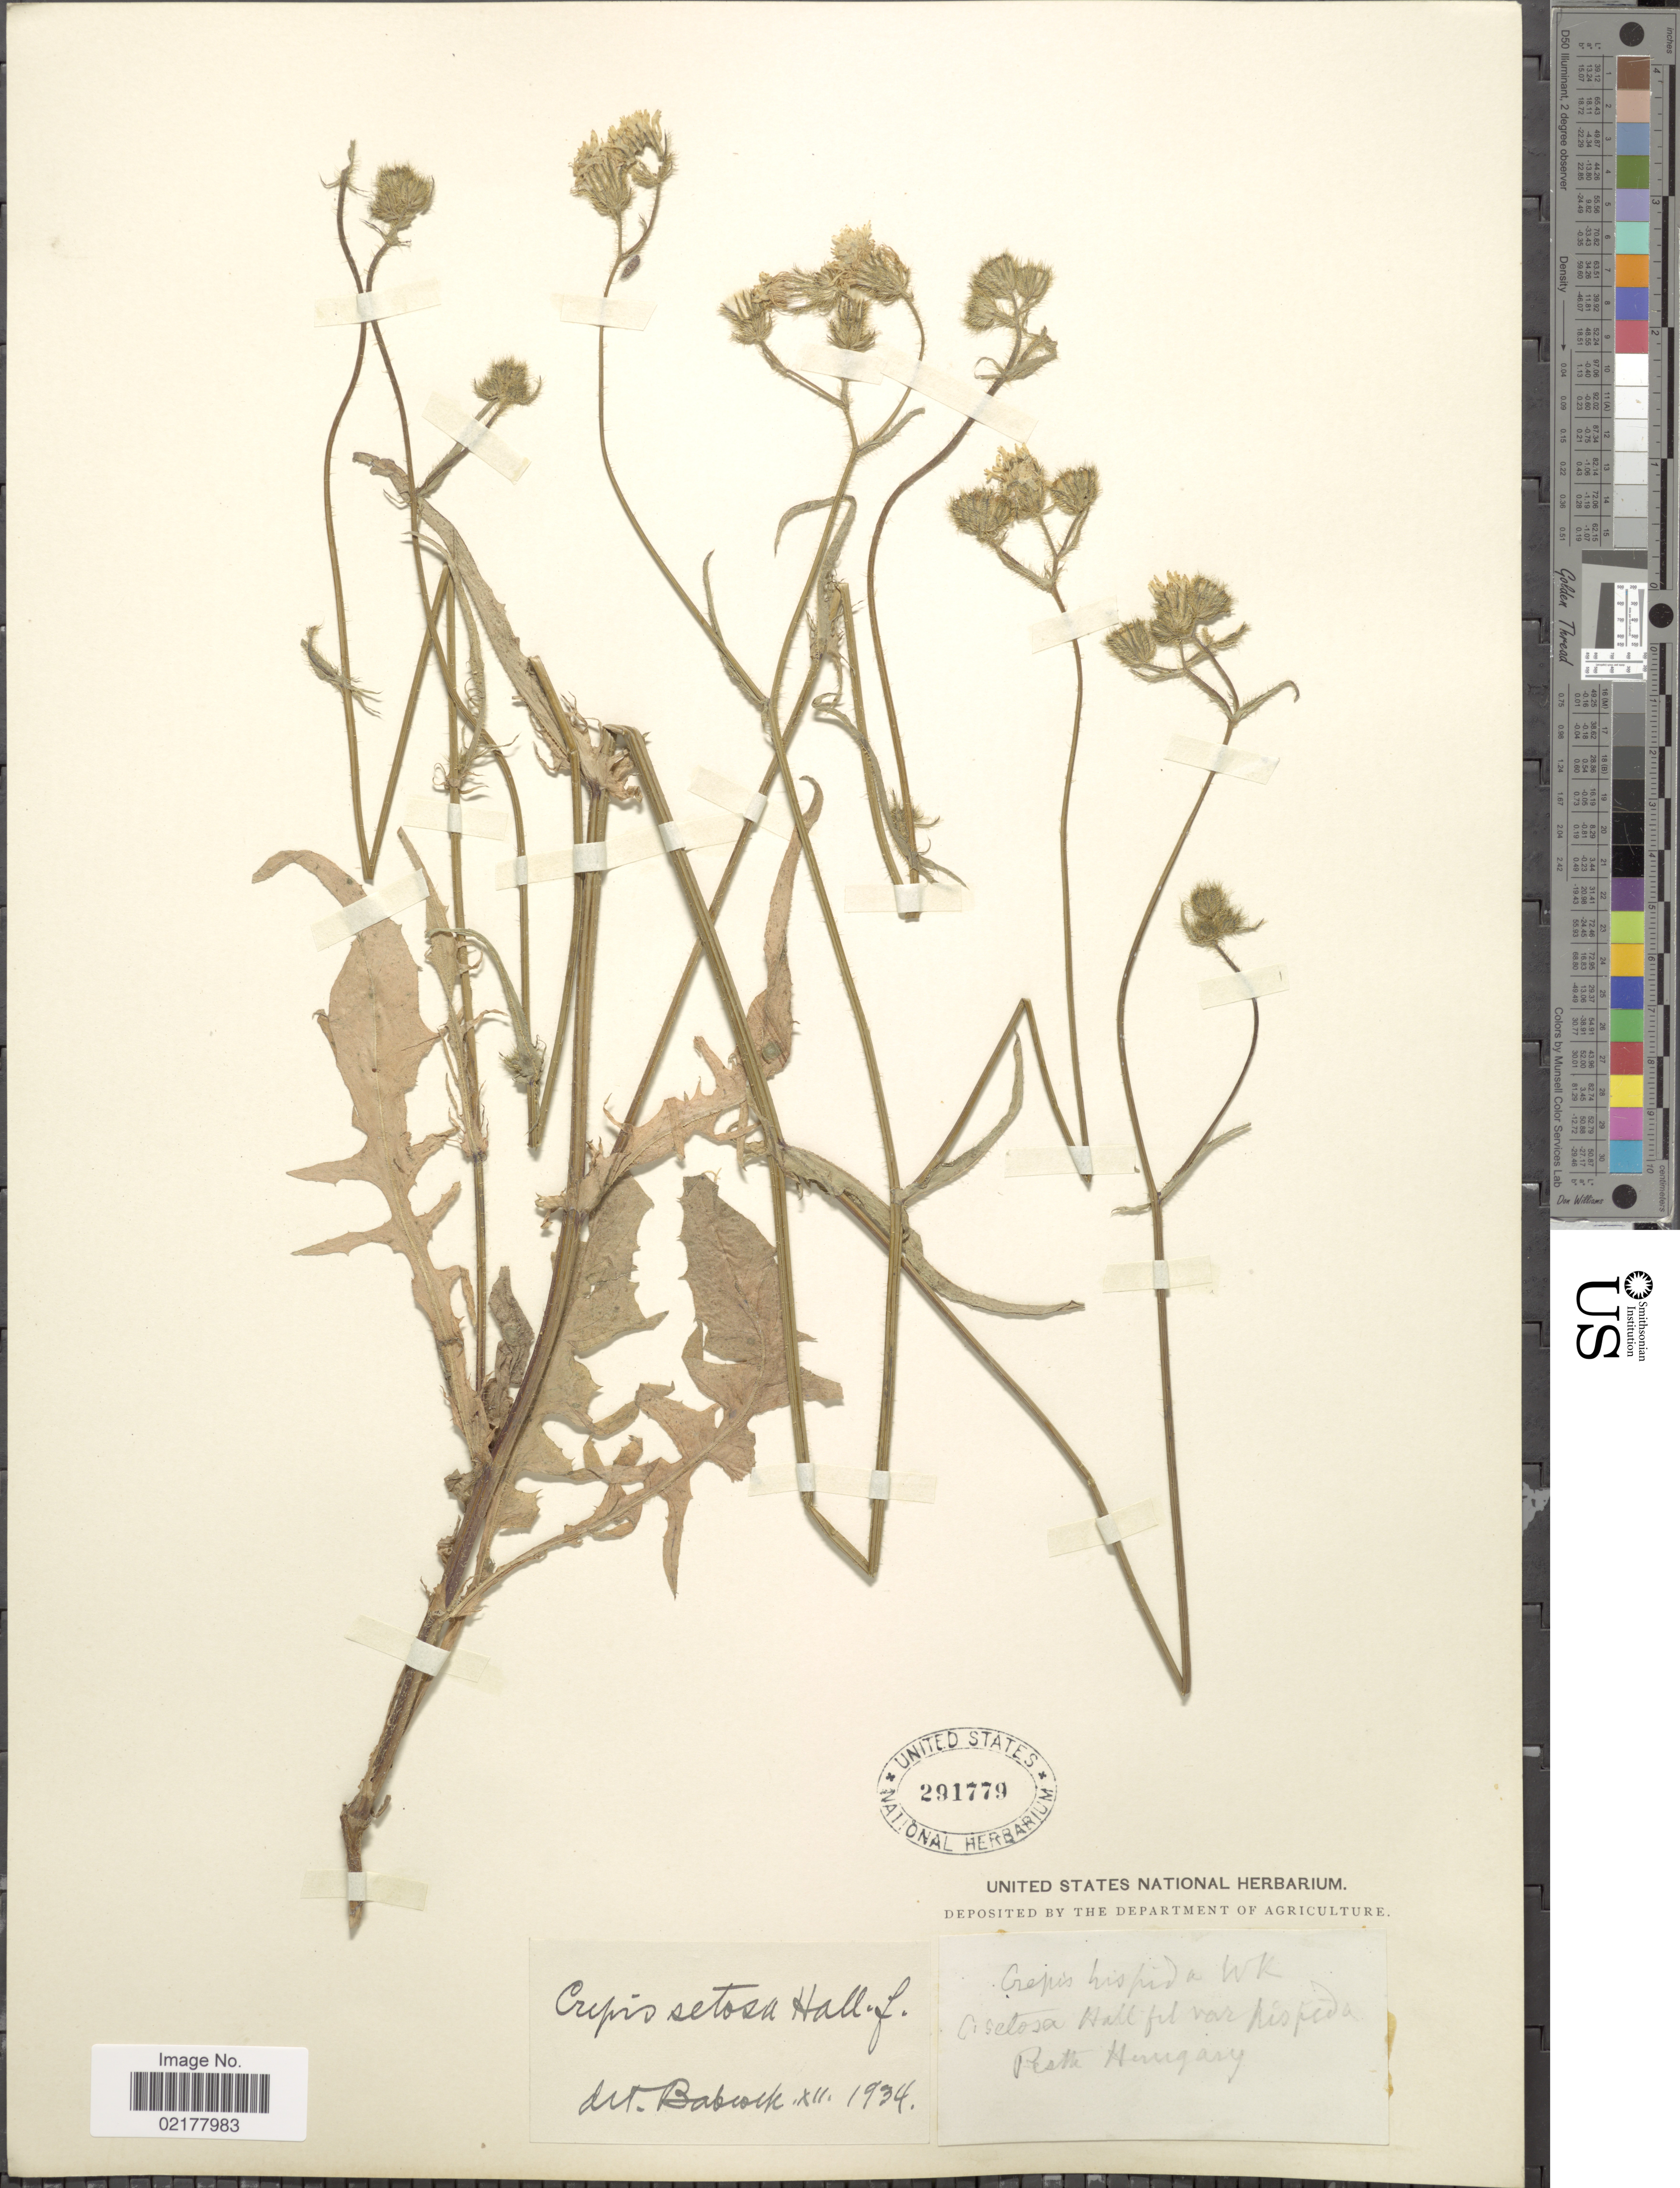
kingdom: Plantae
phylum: Tracheophyta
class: Magnoliopsida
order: Asterales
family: Asteraceae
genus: Crepis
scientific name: Crepis setosa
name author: Haller f.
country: Hungary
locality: Pestte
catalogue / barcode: US 291779